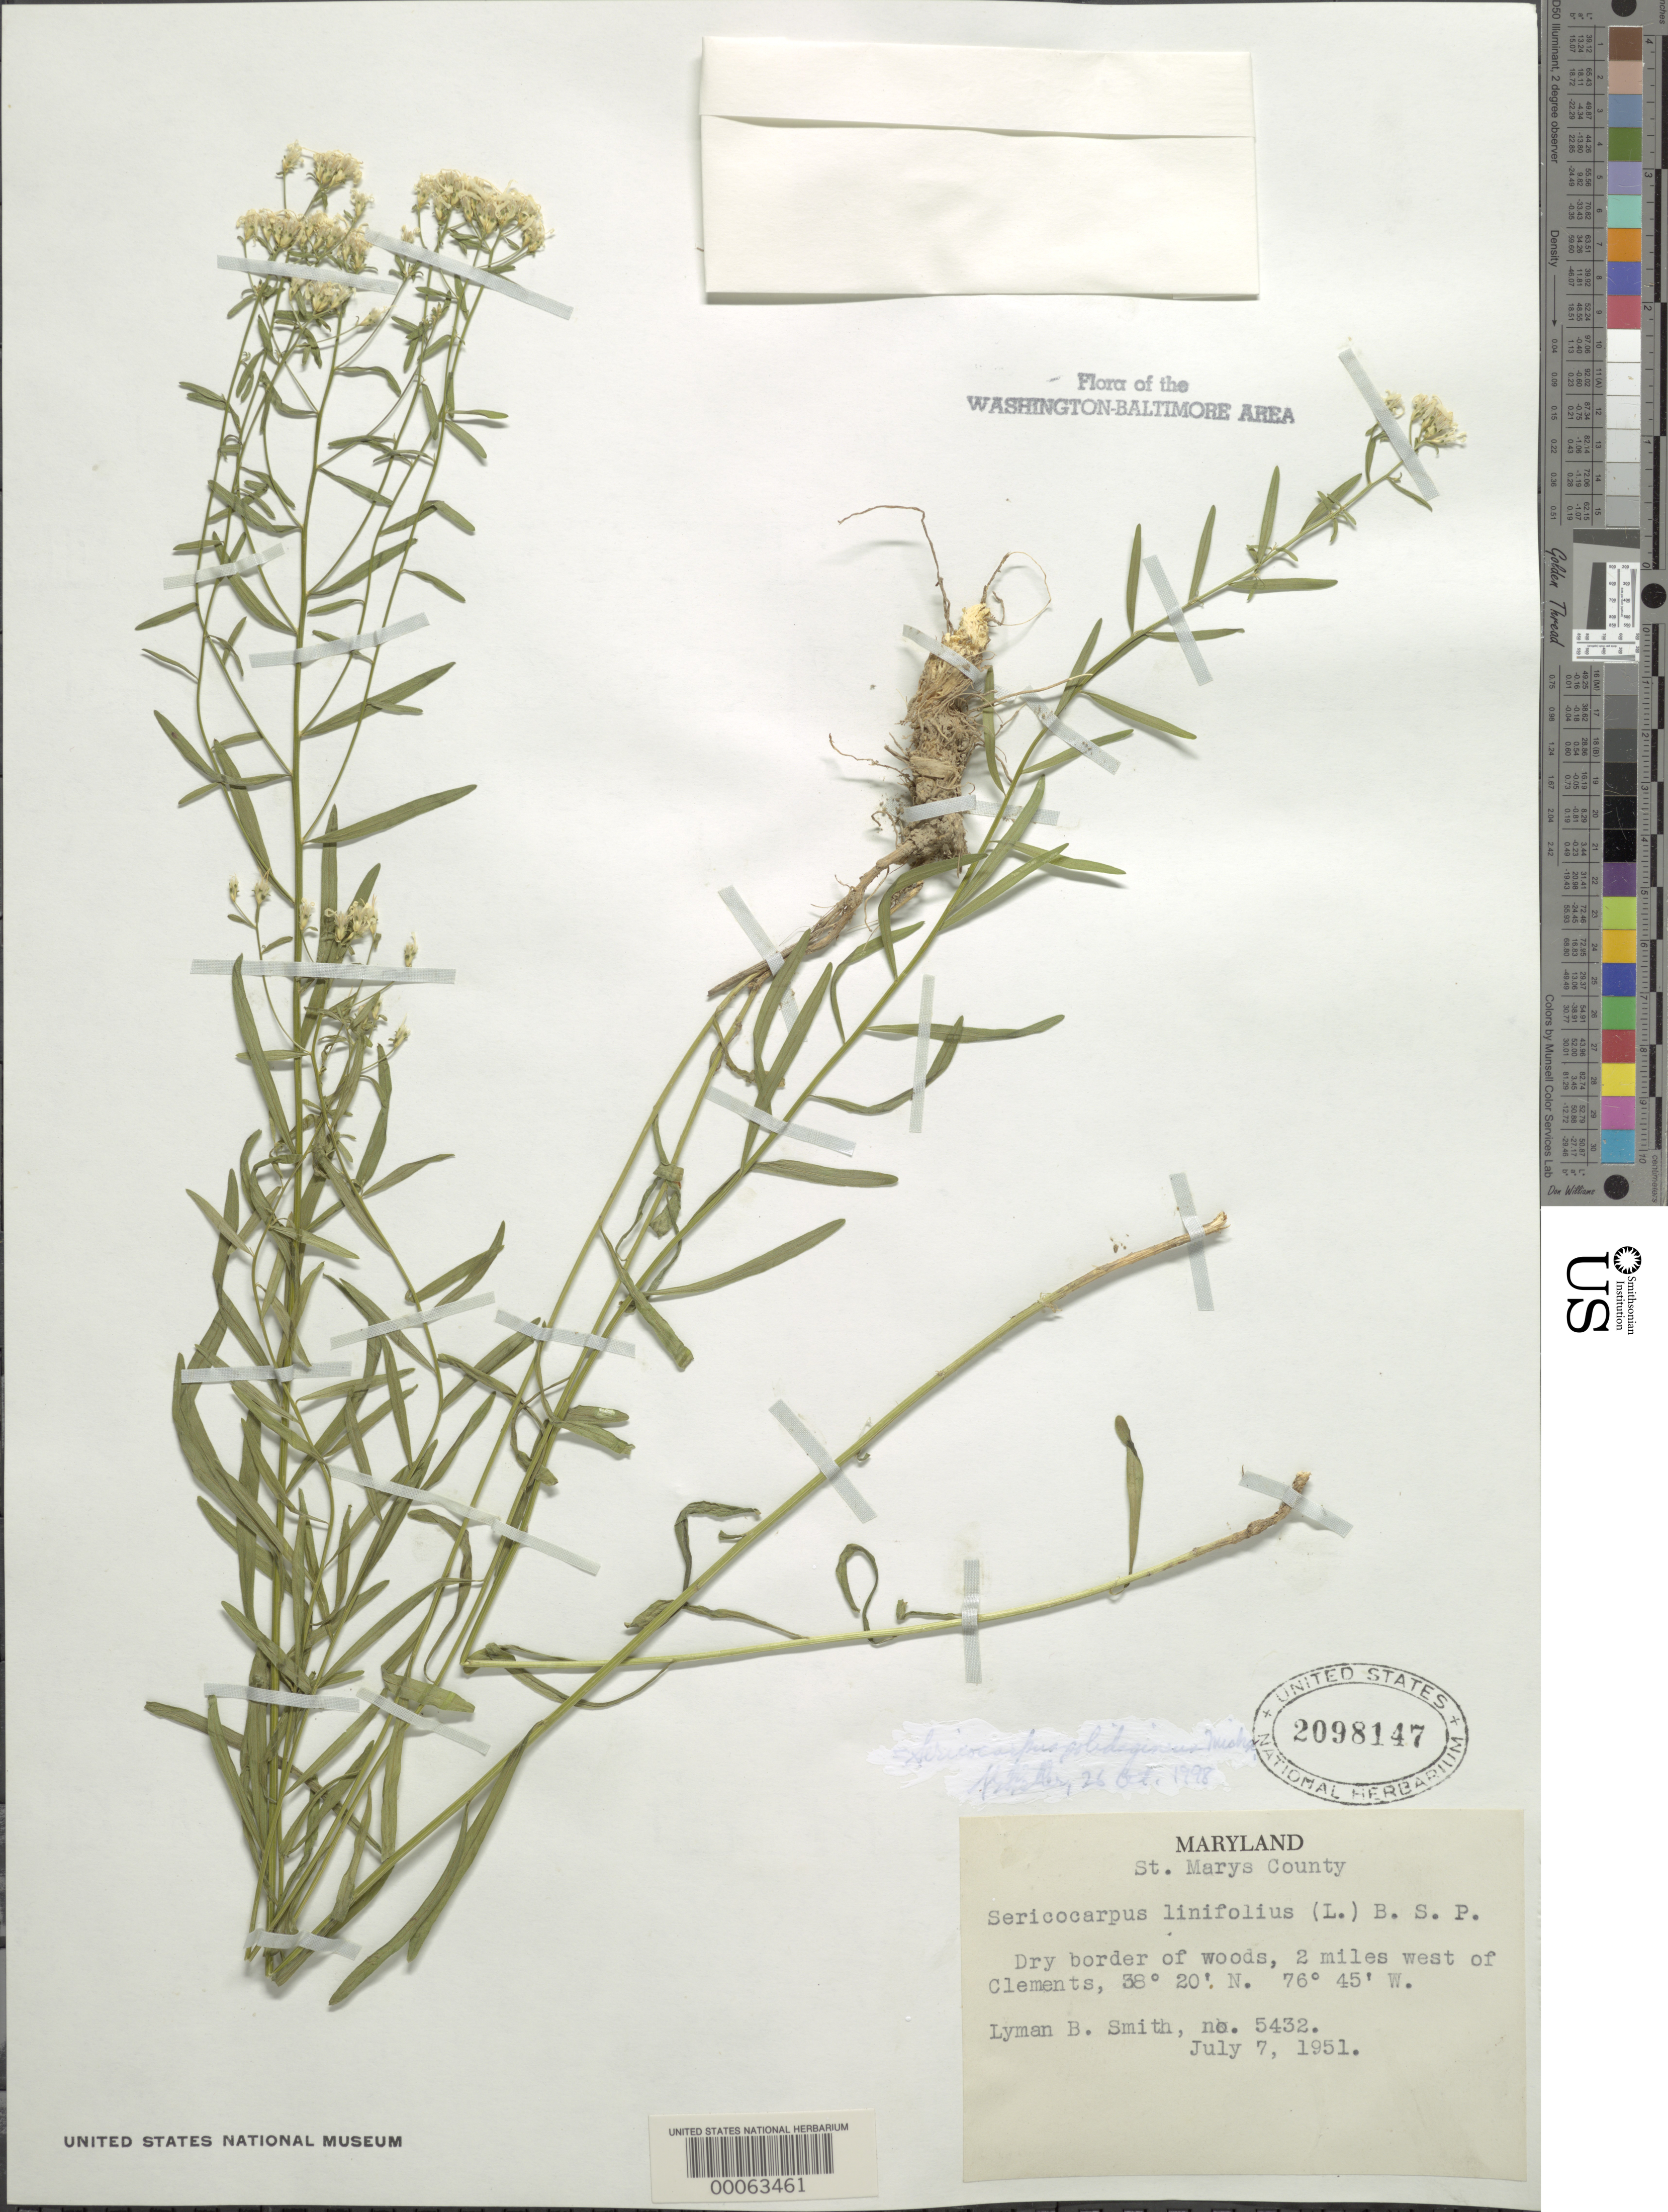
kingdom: Plantae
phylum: Tracheophyta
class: Magnoliopsida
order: Asterales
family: Asteraceae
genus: Sericocarpus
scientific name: Sericocarpus linifolius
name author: (L.) Britton, Stearns & Poggenb.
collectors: L. Smith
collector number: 5432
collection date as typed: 07 Jul 1951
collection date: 1951-07-07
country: United States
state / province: Maryland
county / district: St. Mary's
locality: West of Clements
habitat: Dry border of woods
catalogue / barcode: US 2098147